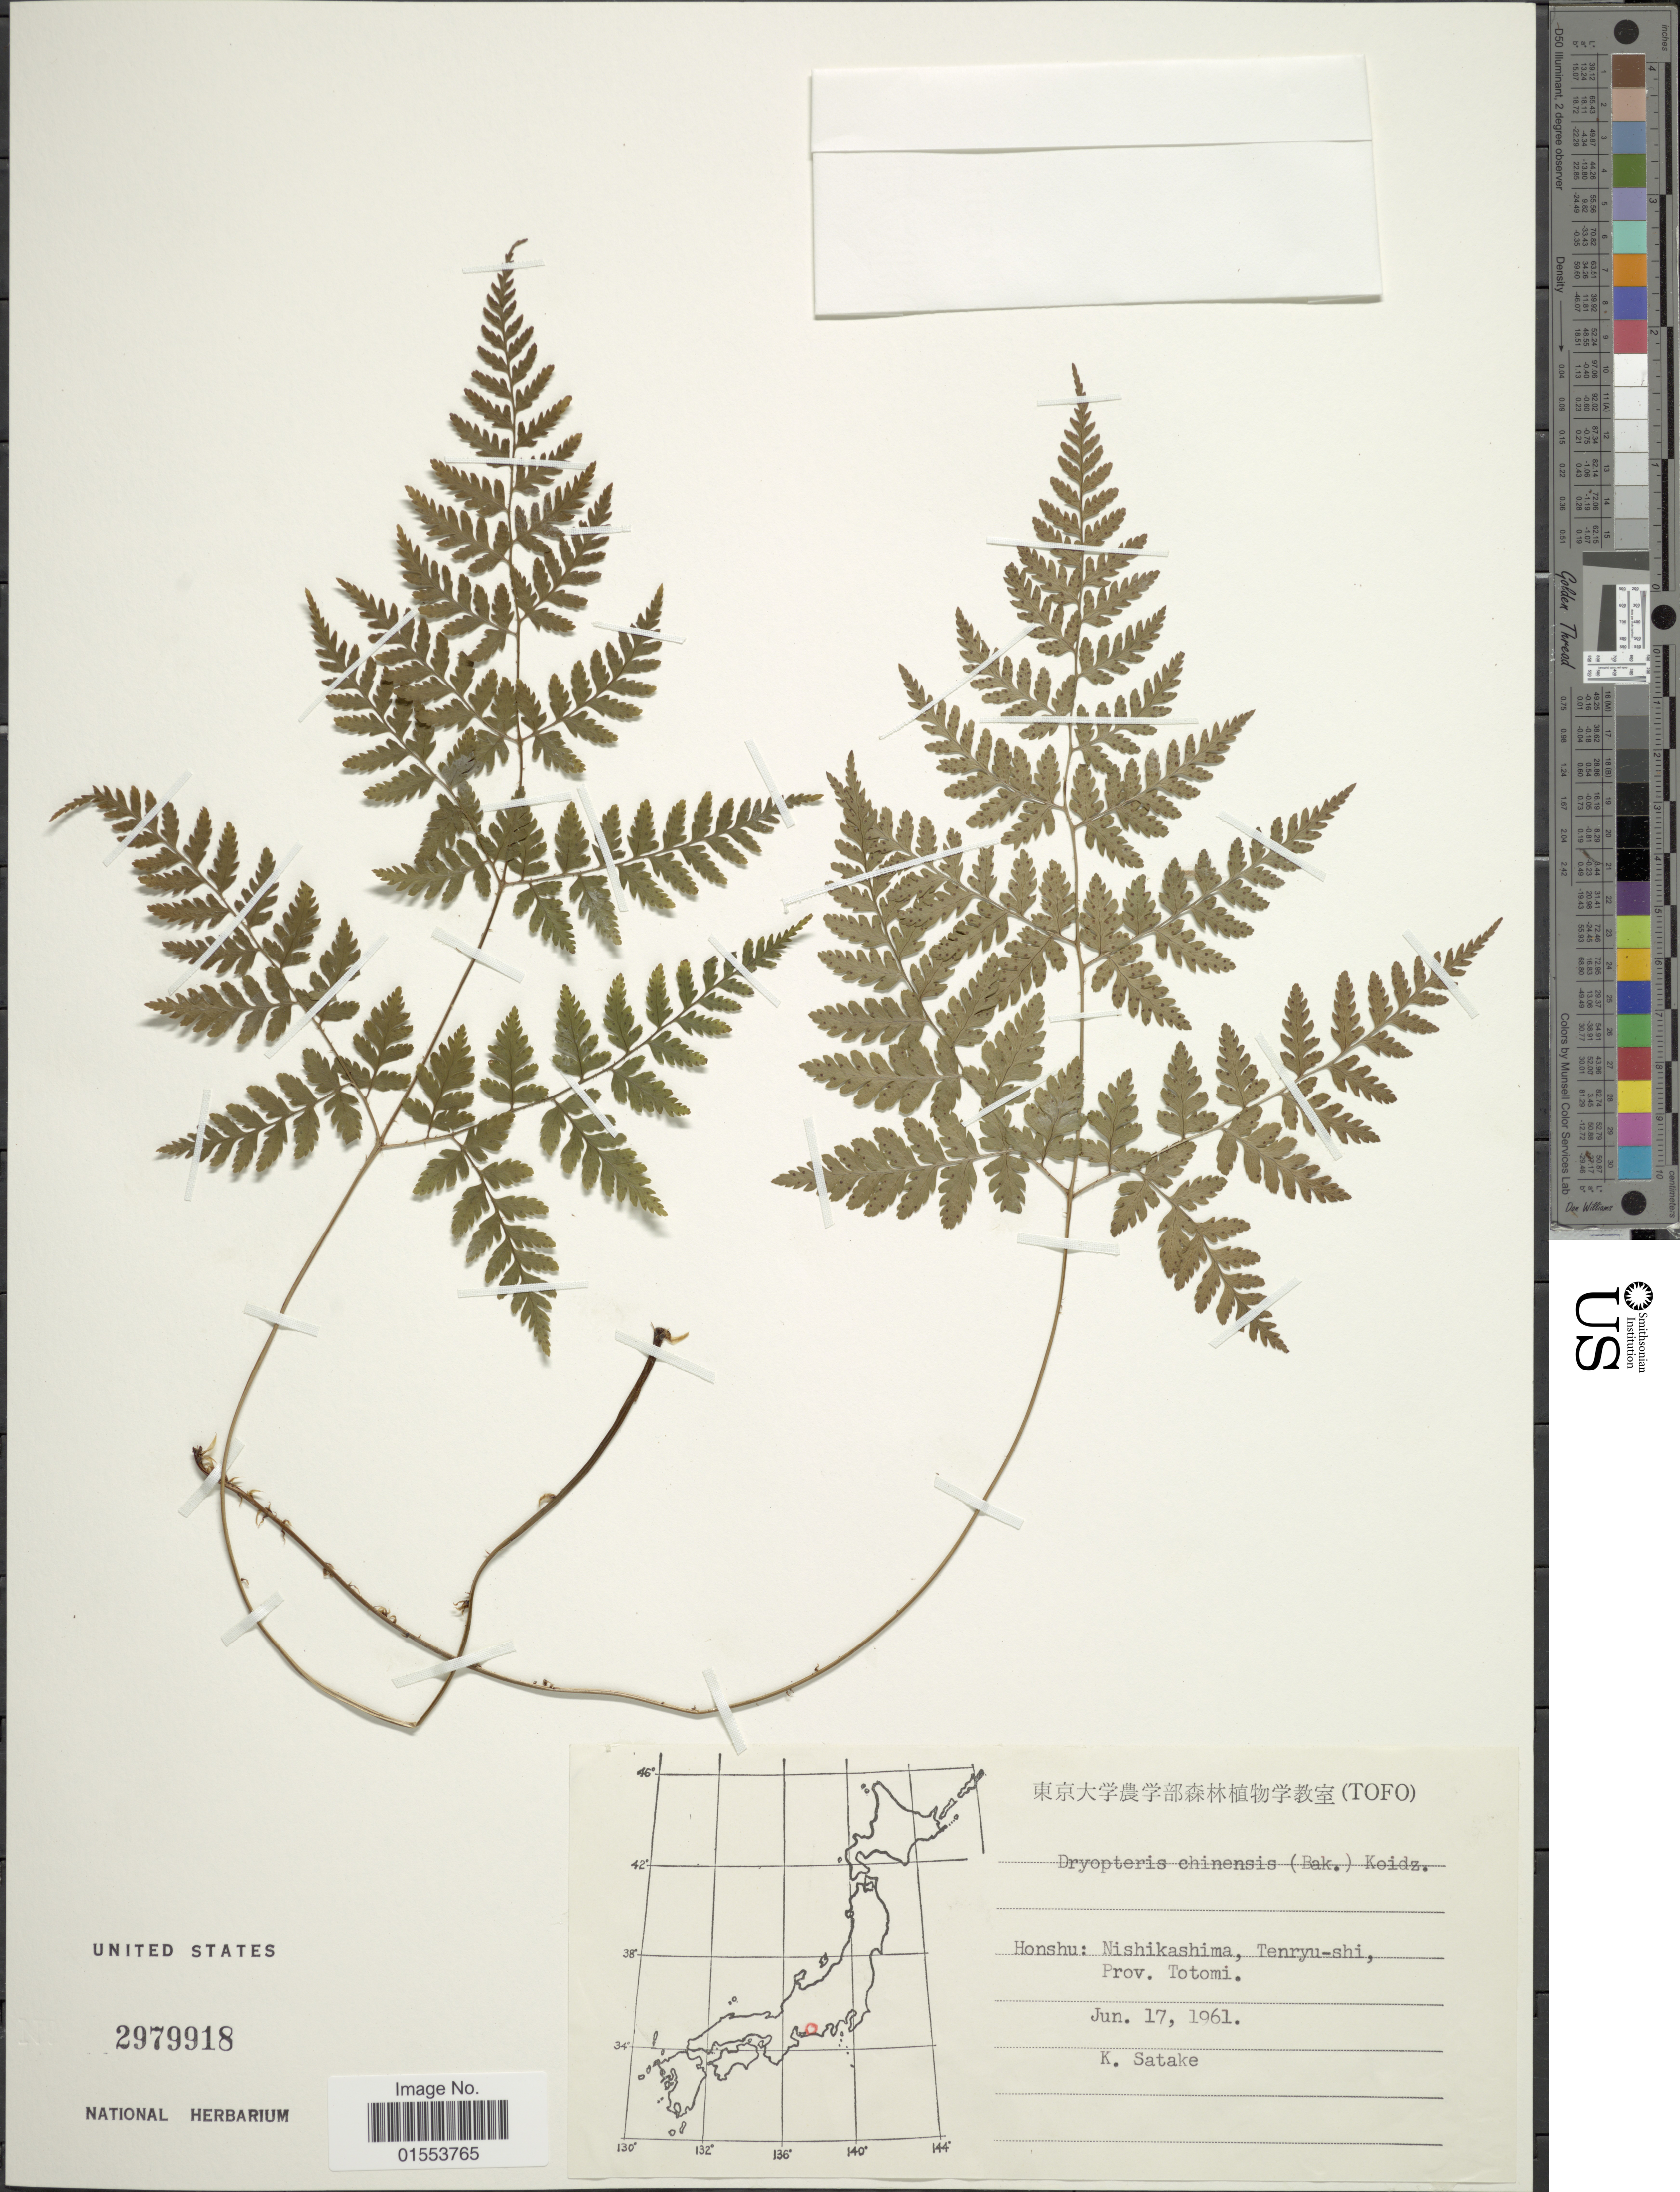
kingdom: Plantae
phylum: Tracheophyta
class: Polypodiopsida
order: Polypodiales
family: Dryopteridaceae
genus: Dryopteris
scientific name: Dryopteris chinensis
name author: (Baker) Koidz.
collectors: K. Satake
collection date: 1961-06-17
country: Japan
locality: Honshu: Nishikashima, Tenryu-shi, Prov. Totomi.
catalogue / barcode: US 2979918